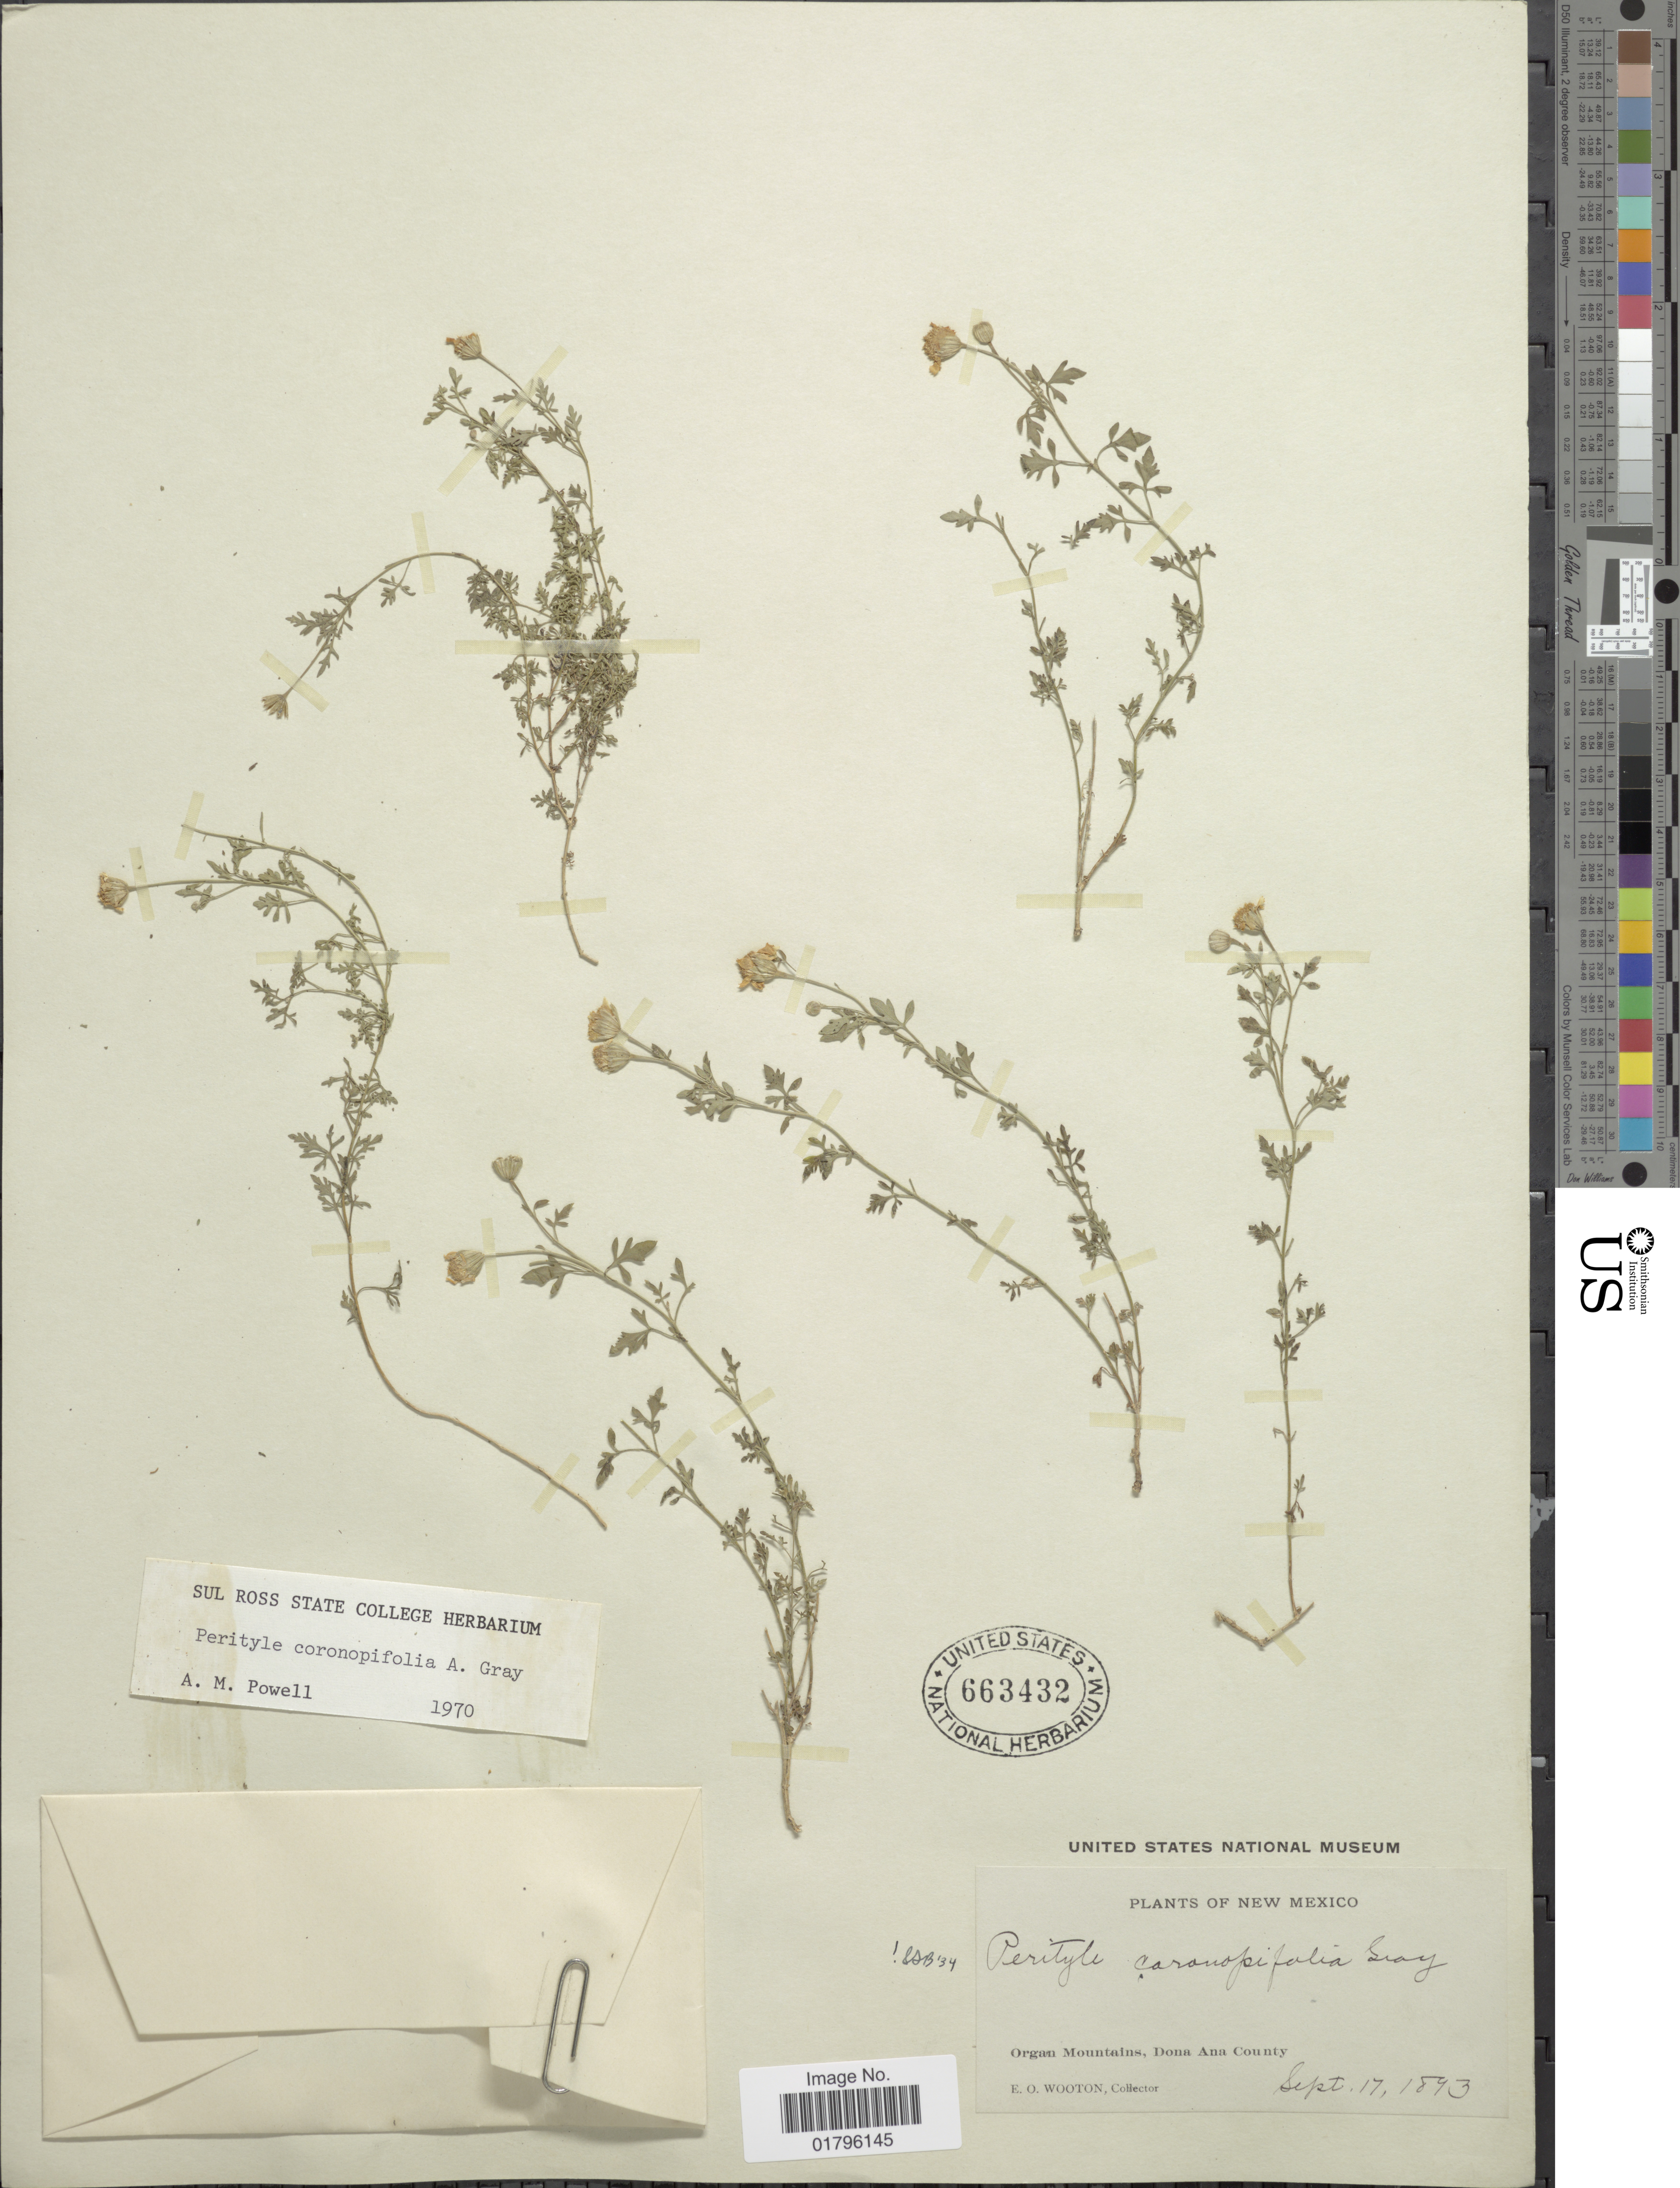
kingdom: Plantae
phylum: Tracheophyta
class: Magnoliopsida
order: Asterales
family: Asteraceae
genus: Perityle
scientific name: Perityle coronopifolia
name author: A. Gray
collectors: E. O. Wooton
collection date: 1893-09-17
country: United States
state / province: New Mexico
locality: Organ Mountains, Dona Ana County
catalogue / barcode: US 663432